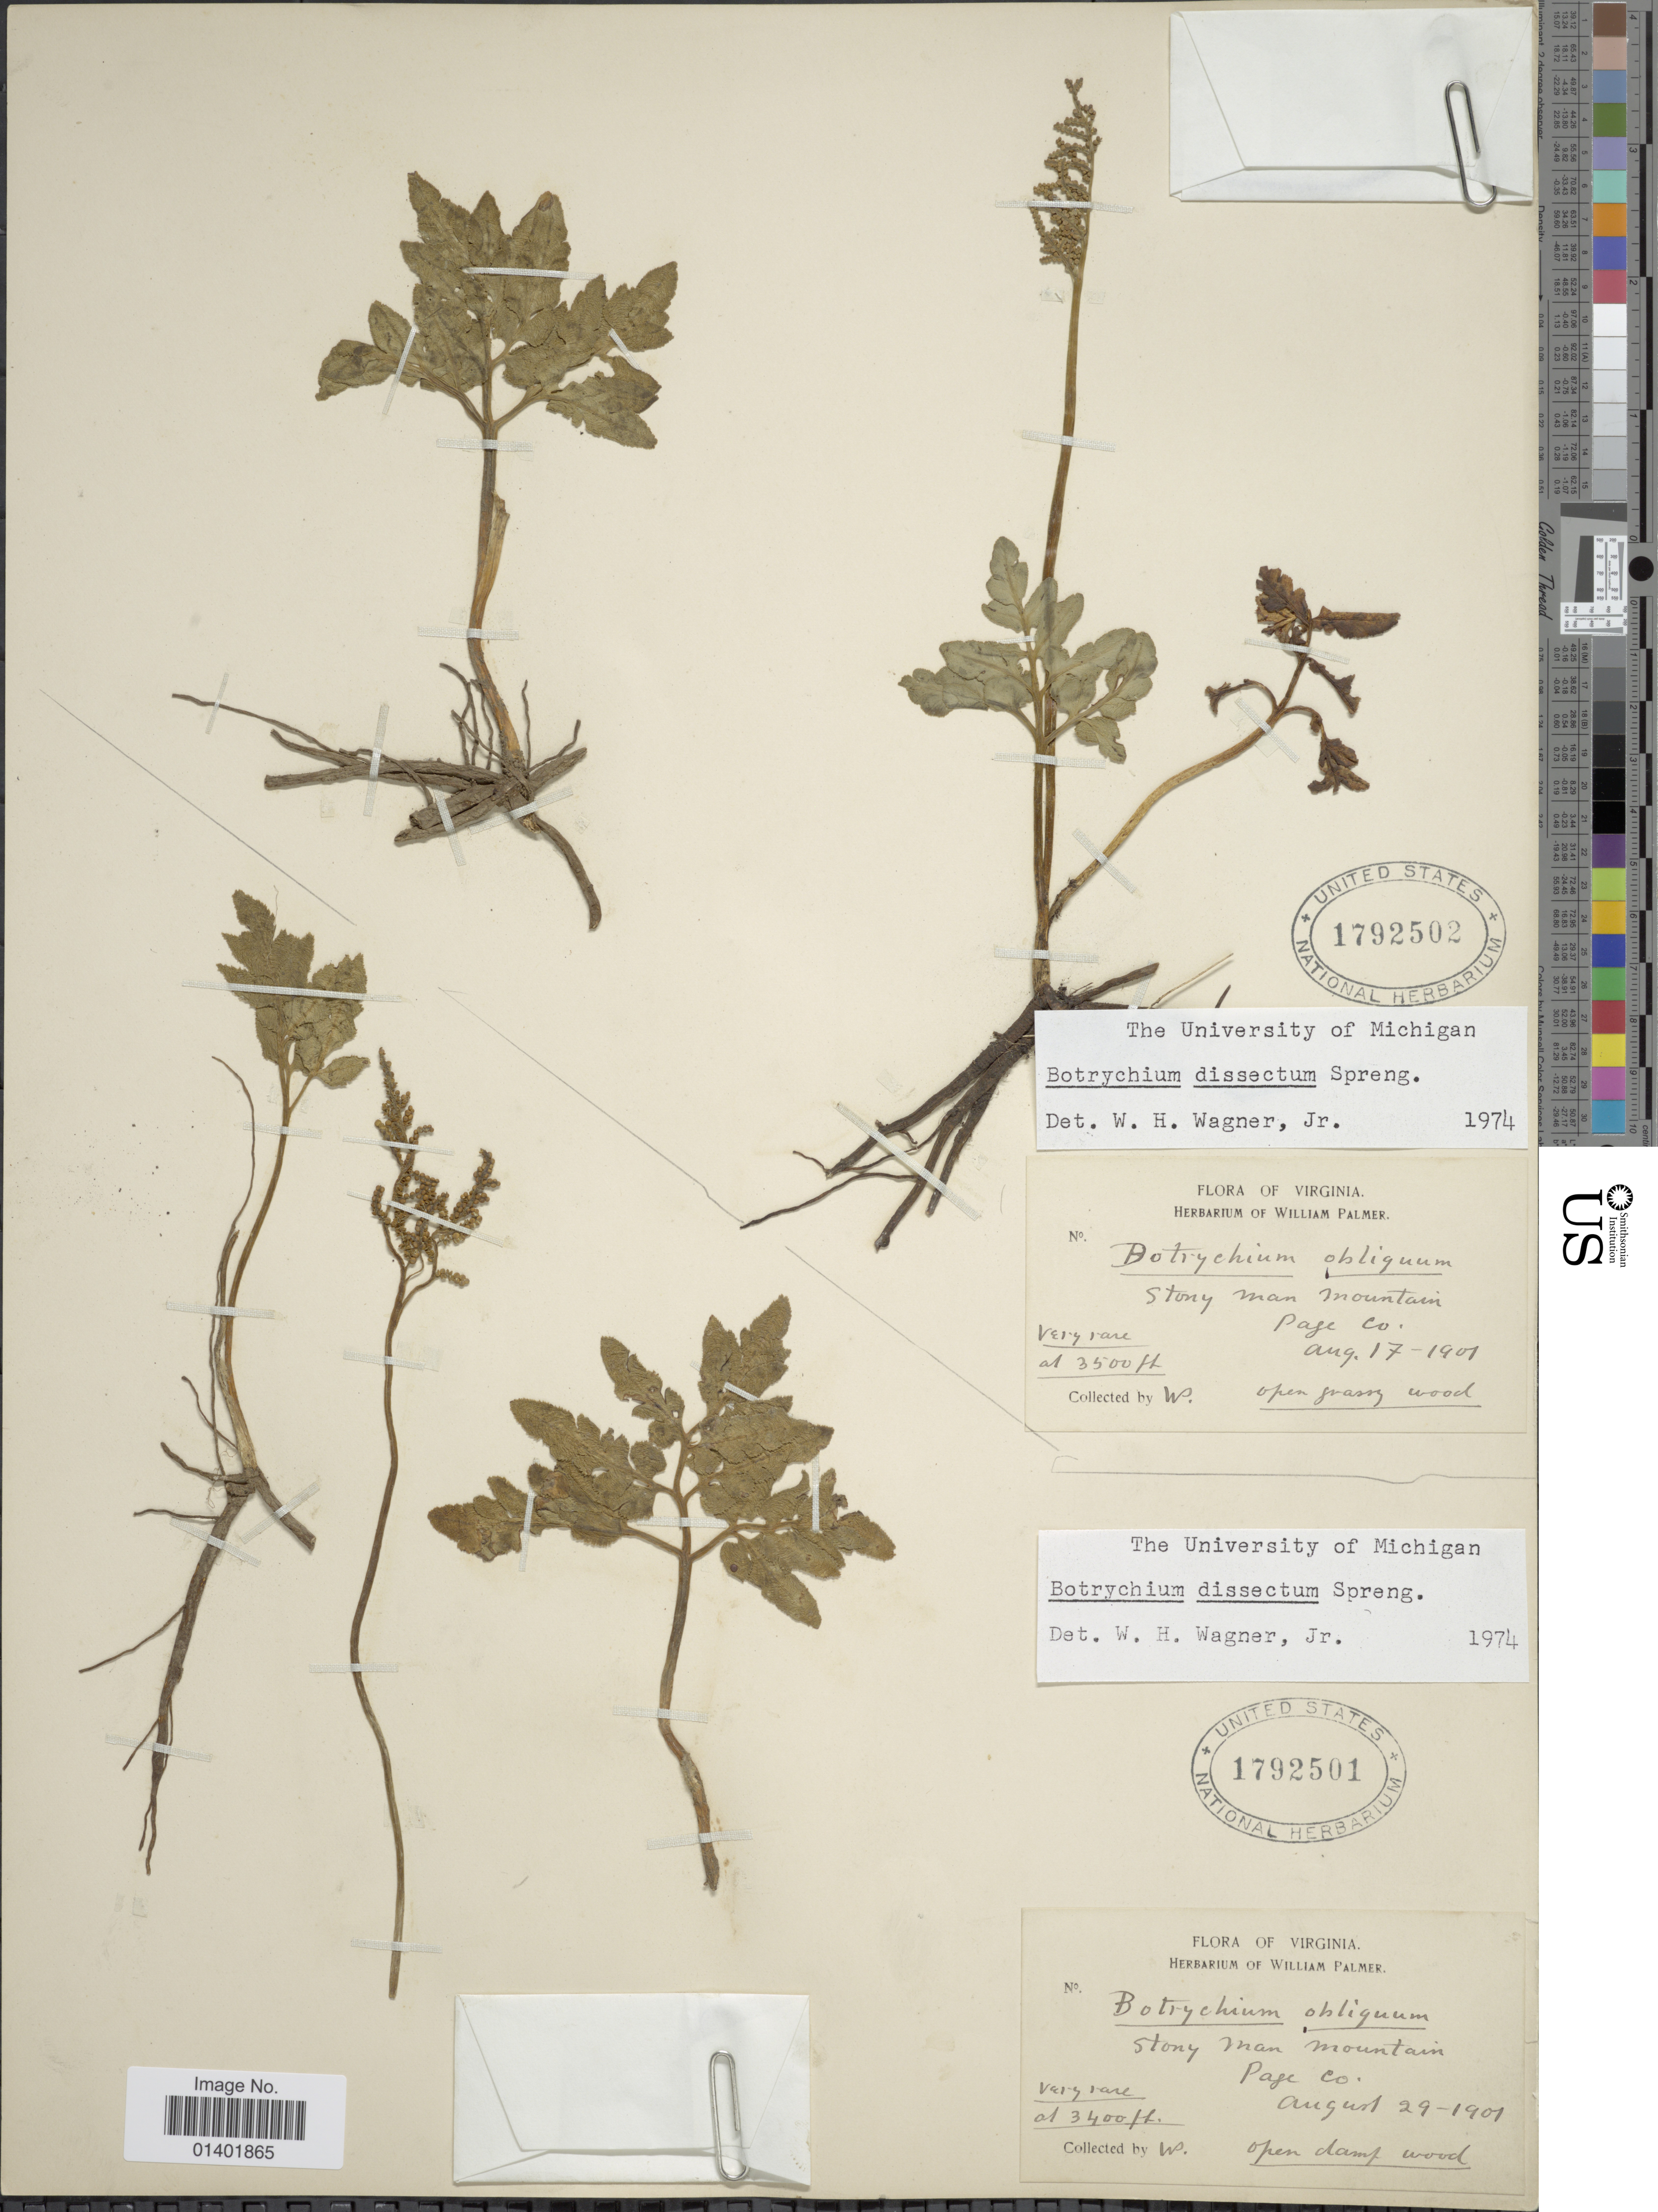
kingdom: Plantae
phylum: Tracheophyta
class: Polypodiopsida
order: Ophioglossales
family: Ophioglossaceae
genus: Botrychium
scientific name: Botrychium dissectum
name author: Spreng.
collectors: W. Palmer & W. Palmer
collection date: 1901-08-29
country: United States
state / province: Virginia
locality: Stony Man Mountain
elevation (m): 1036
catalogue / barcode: US 1792501